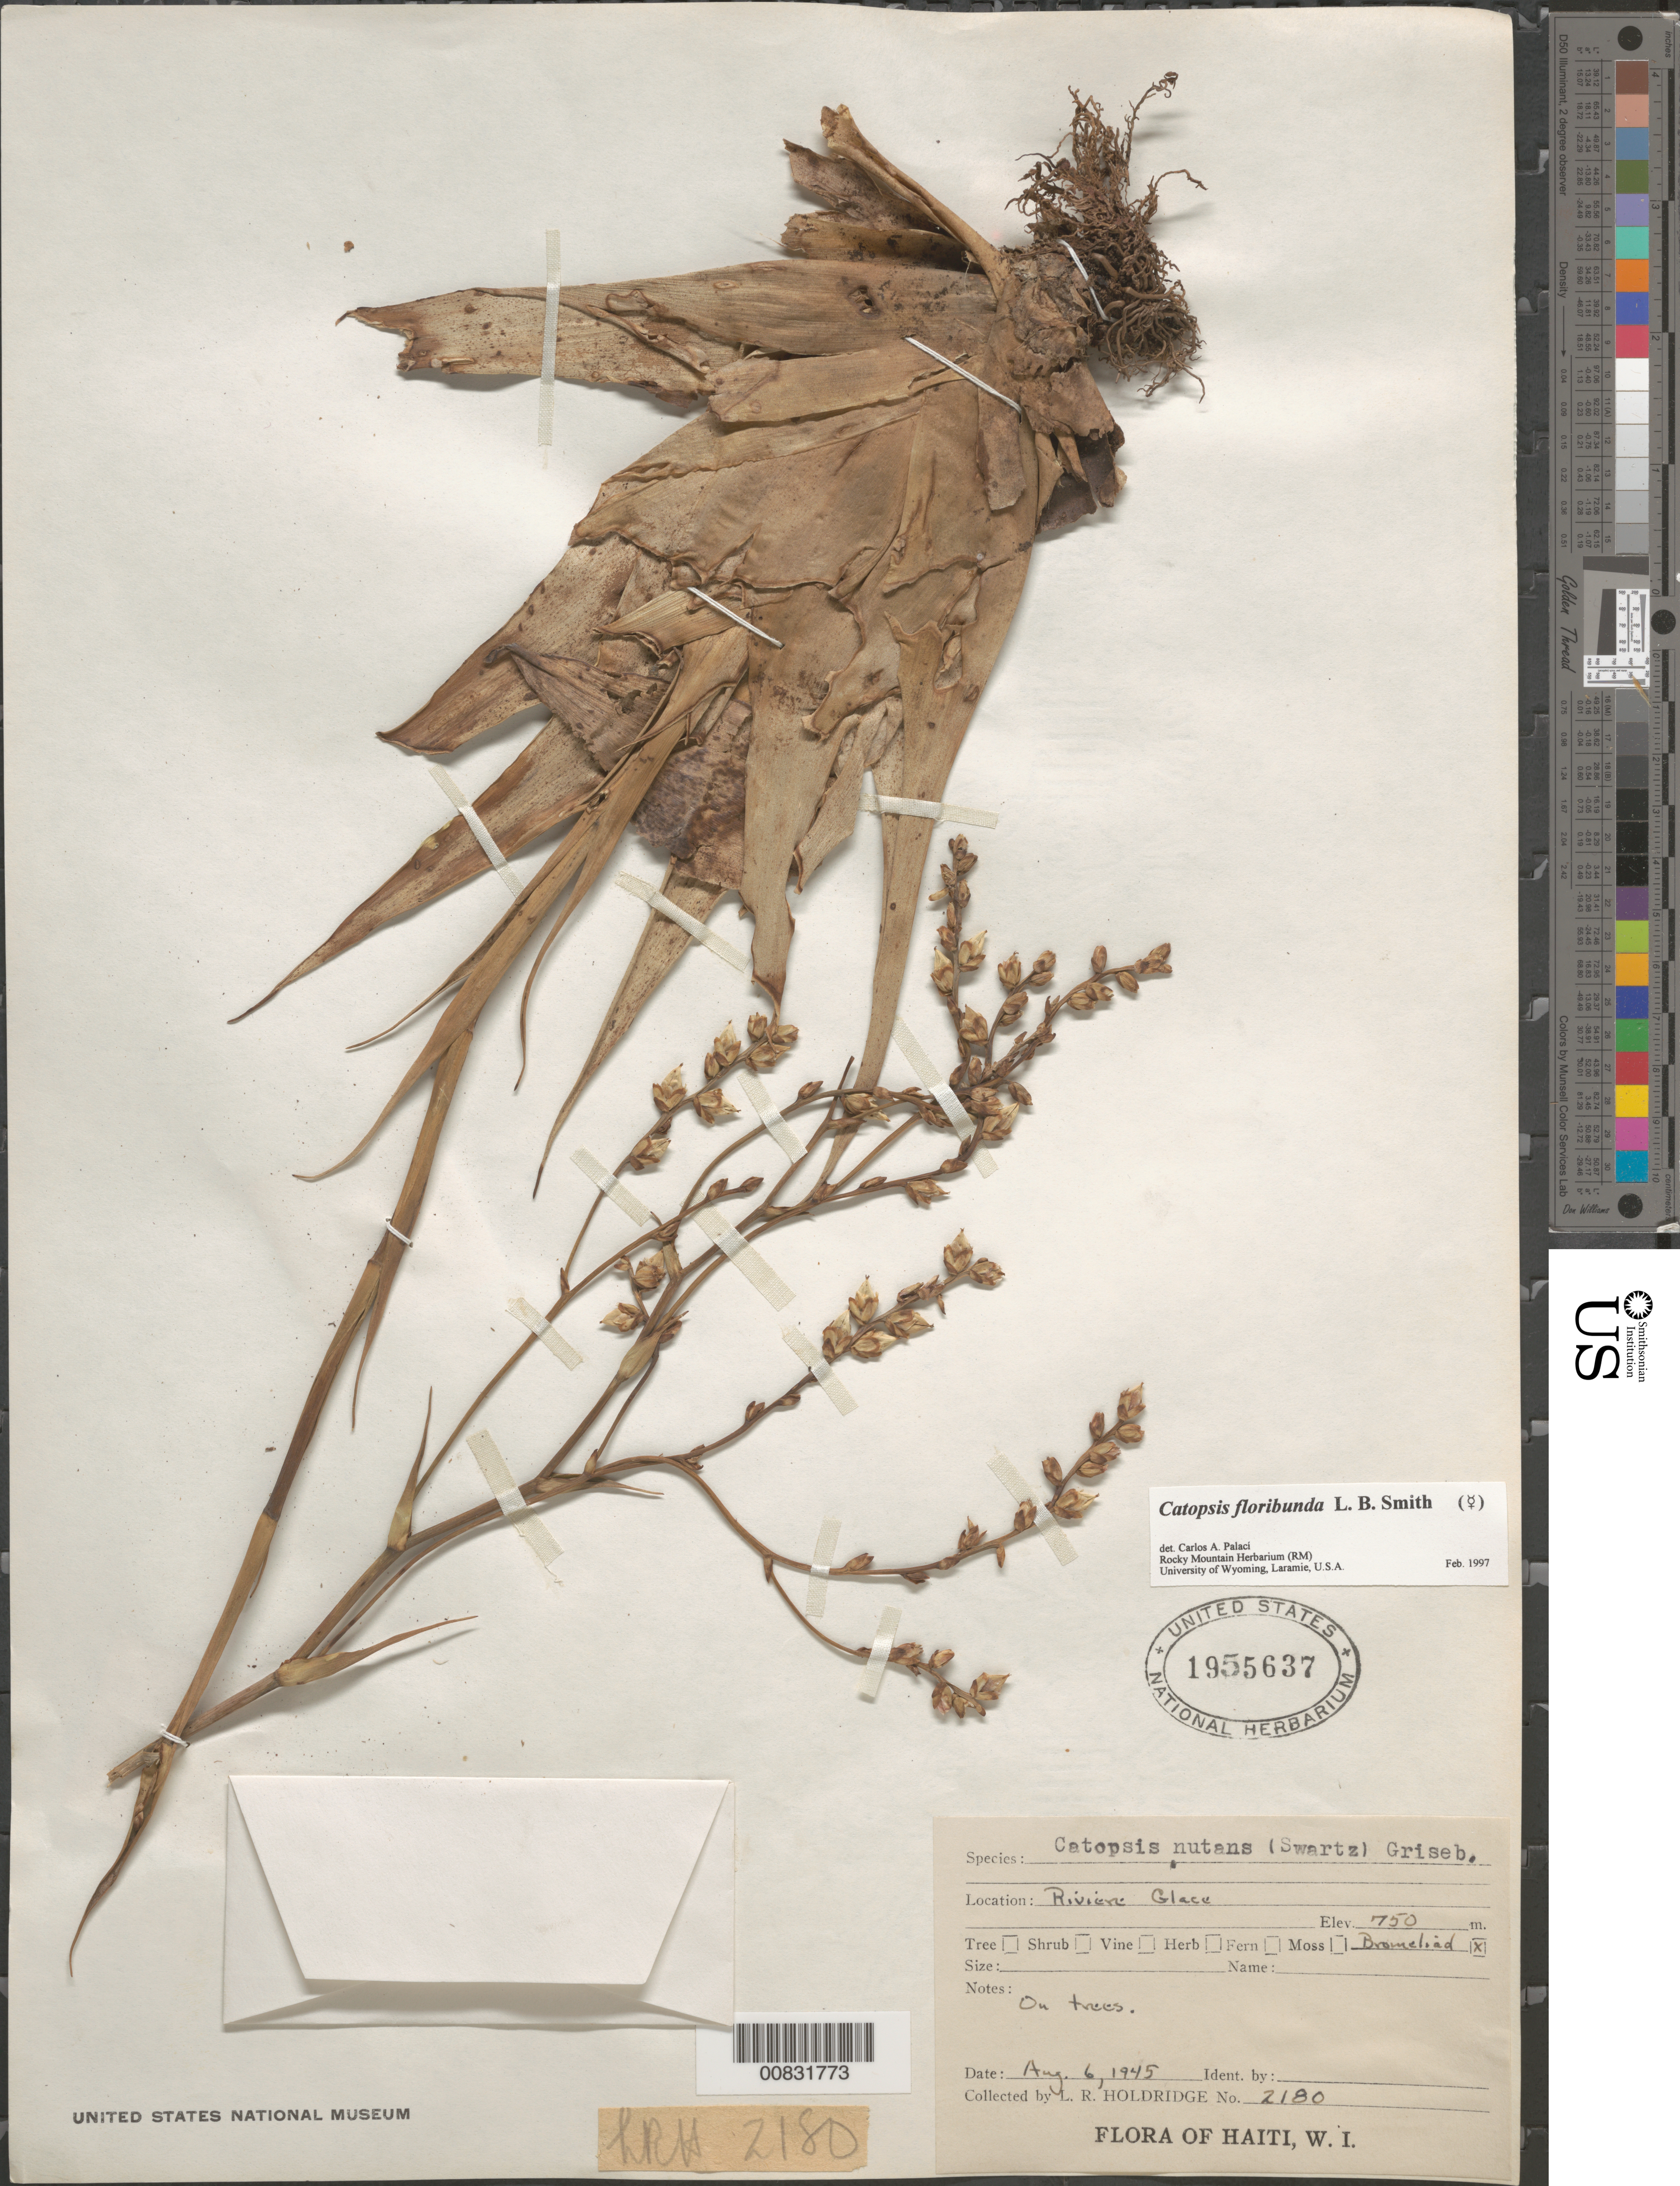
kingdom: Plantae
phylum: Tracheophyta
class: Liliopsida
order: Poales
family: Bromeliaceae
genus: Catopsis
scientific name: Catopsis floribunda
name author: L.B. Sm.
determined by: Palací, C. A., (RM), University of Wyoming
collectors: L. Holdridge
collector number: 2180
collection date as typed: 06 Aug 1945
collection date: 1945-08-06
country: Haiti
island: Hispaniola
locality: Rivière Glace.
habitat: On trees.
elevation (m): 750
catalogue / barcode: US 1955637